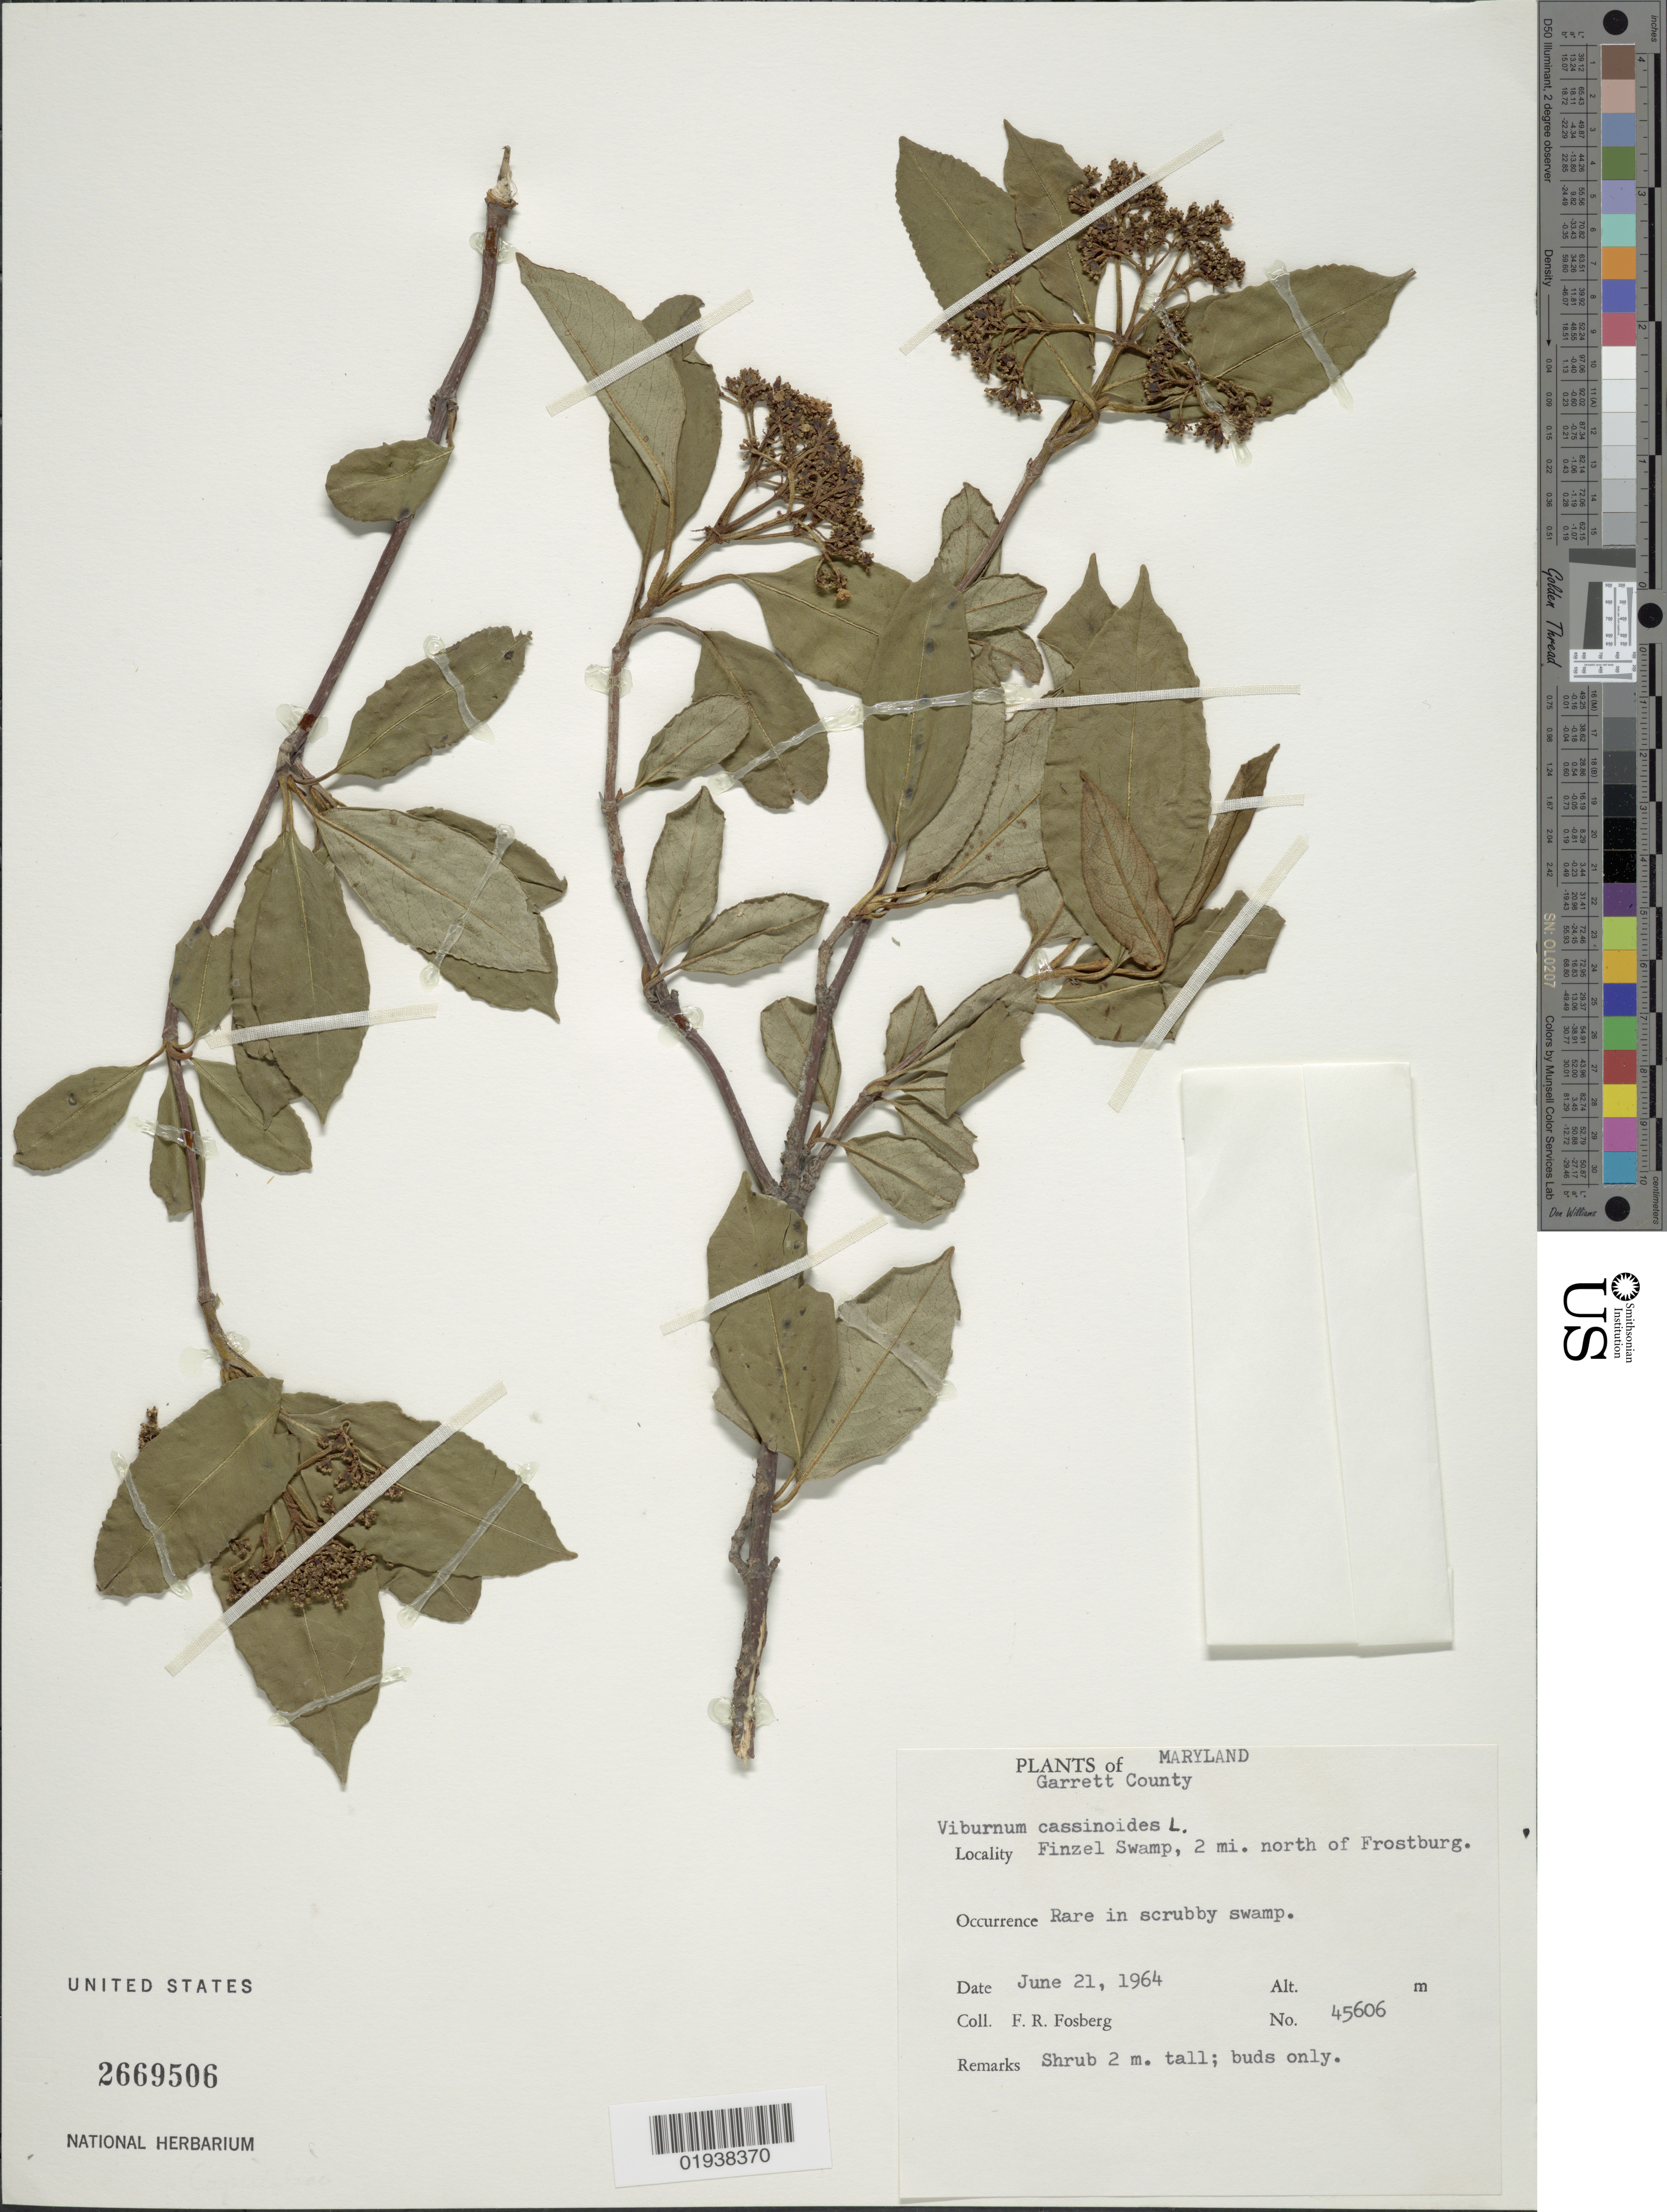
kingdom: Plantae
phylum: Tracheophyta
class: Magnoliopsida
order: Dipsacales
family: Viburnaceae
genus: Viburnum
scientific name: Viburnum cassinoides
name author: L.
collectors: F. R. Fosberg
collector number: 45606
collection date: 1964-06-21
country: United States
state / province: Maryland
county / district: Garrett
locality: Garrett County. Finzel Swamp, 2 mi. north of Frostburg.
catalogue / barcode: US 2669506